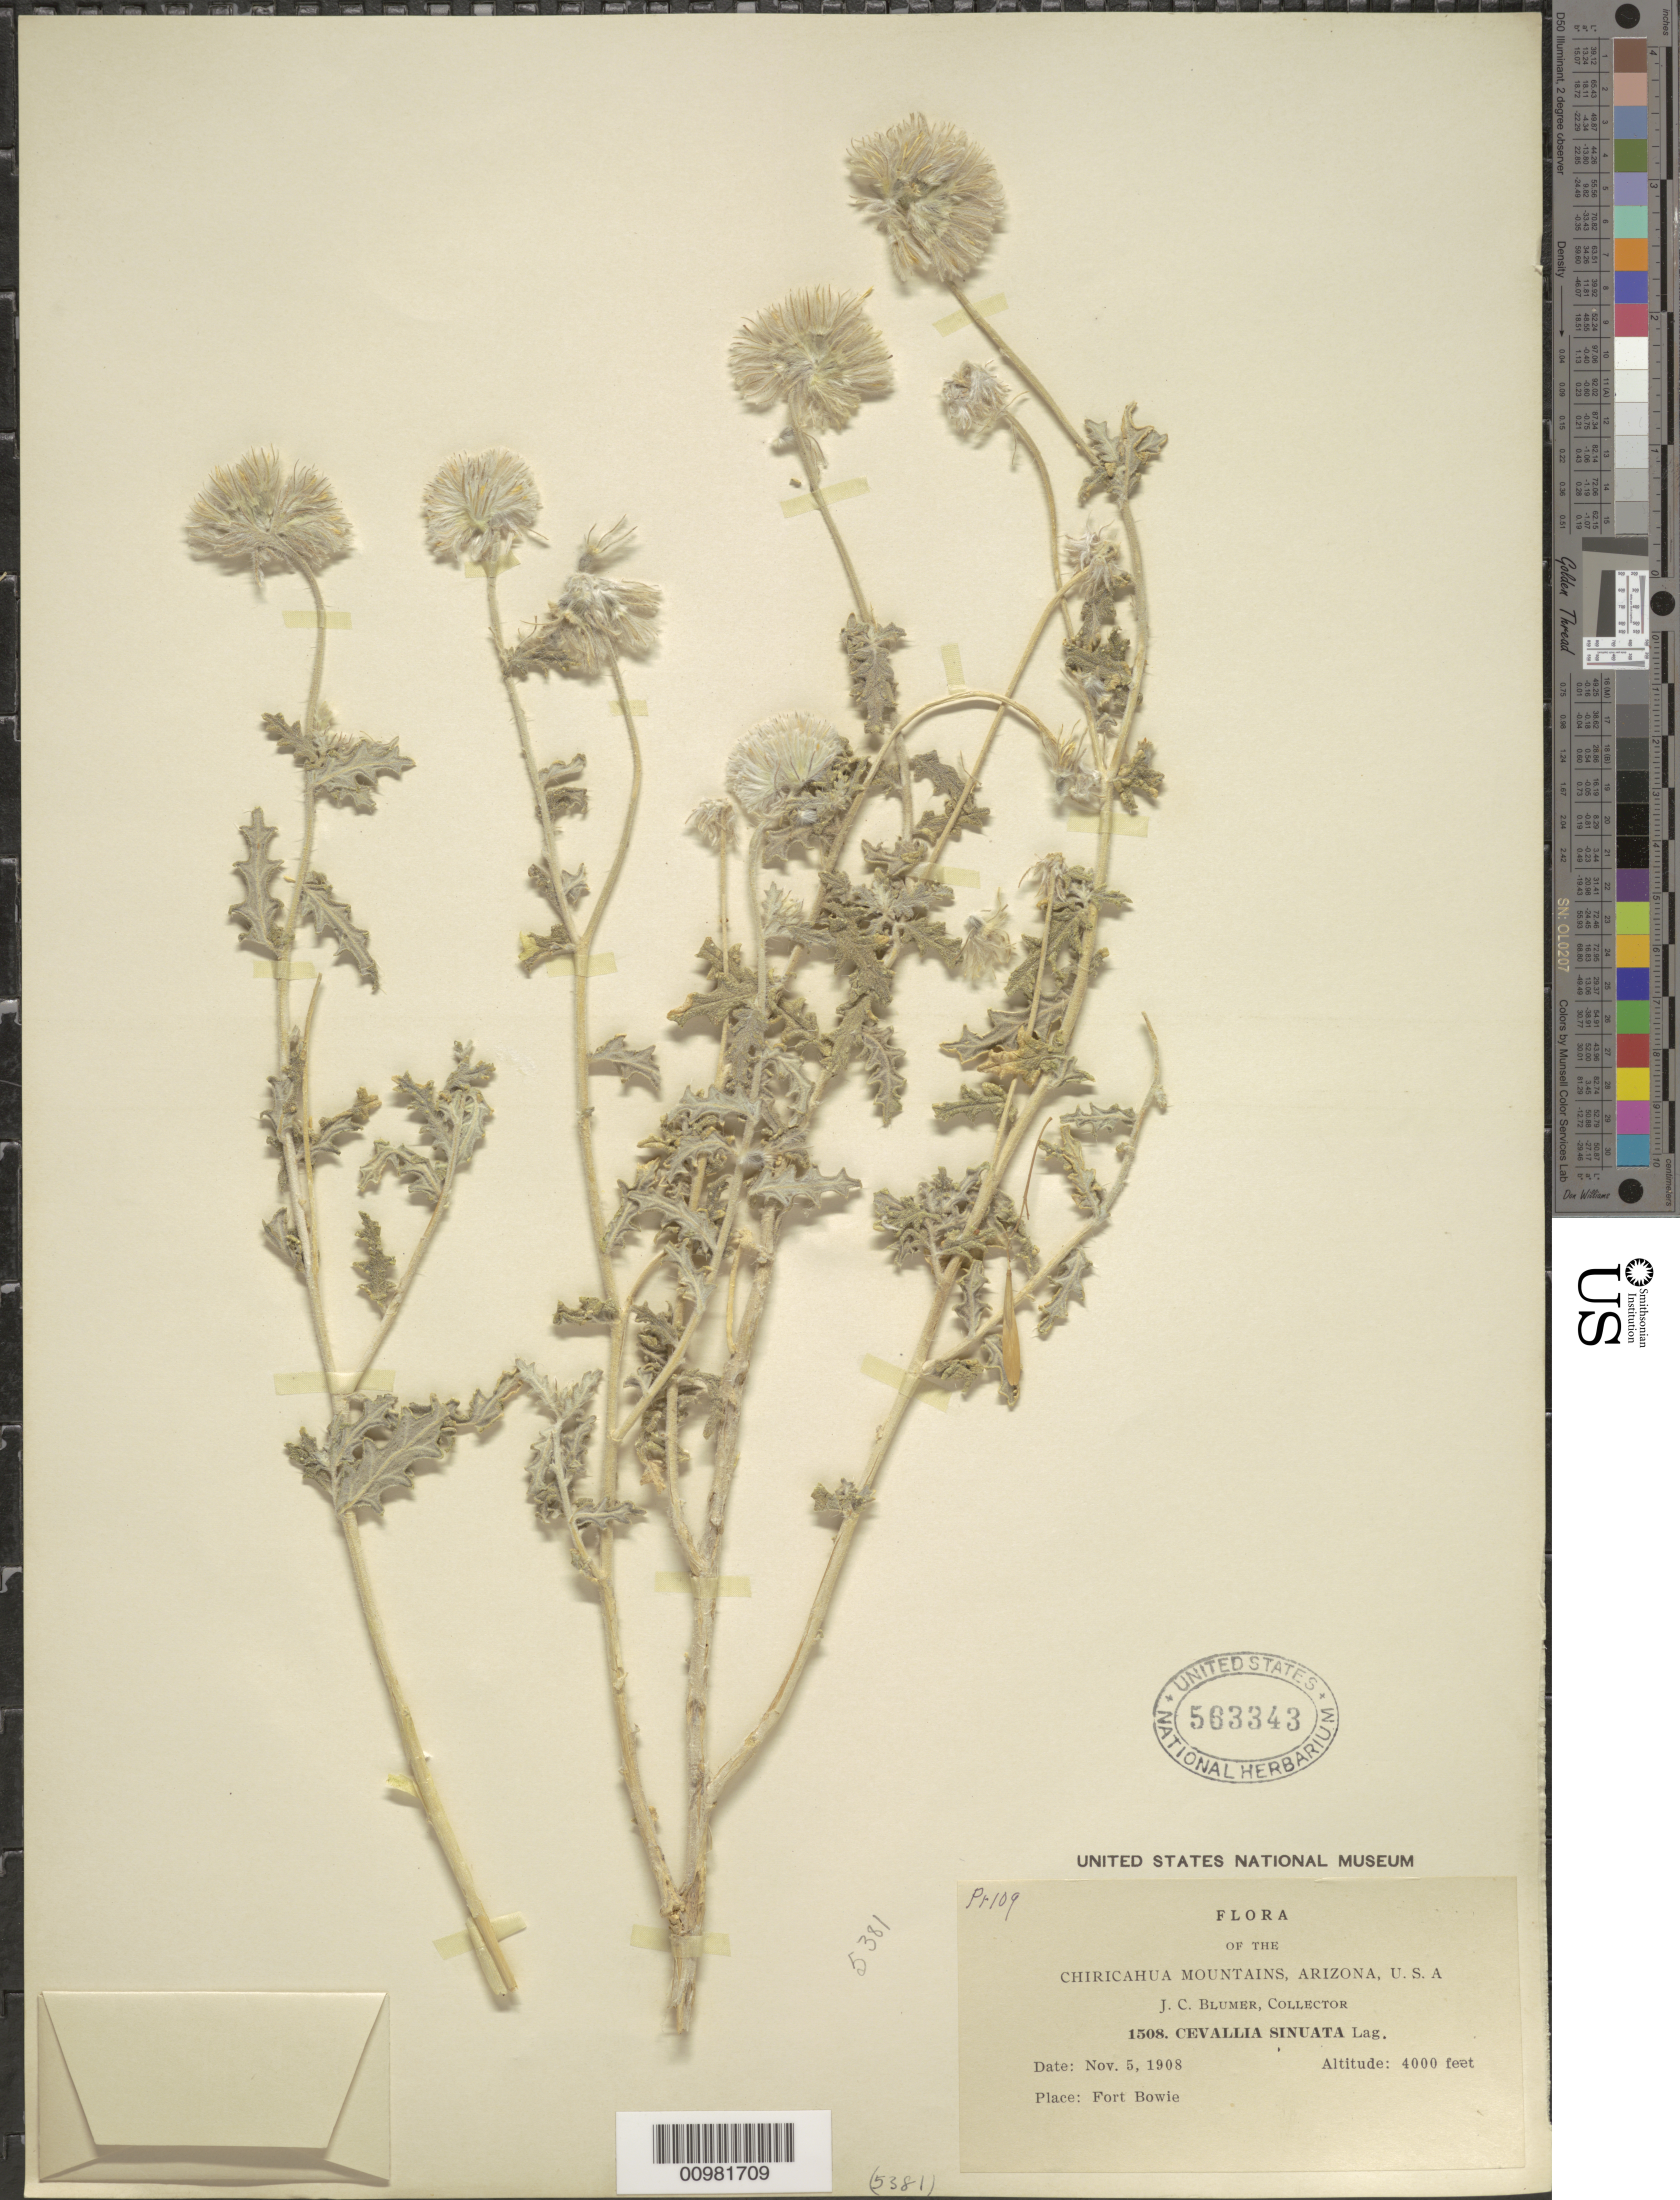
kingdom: Plantae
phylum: Tracheophyta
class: Magnoliopsida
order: Cornales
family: Loasaceae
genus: Cevallia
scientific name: Cevallia sinuata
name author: Lag.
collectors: J. C. Blumer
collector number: P1109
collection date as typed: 05 Nov 1908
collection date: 1908-11-05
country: United States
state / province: Arizona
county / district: Cochise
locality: Chiricahua Mts., Fort Bowie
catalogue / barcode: US 563343